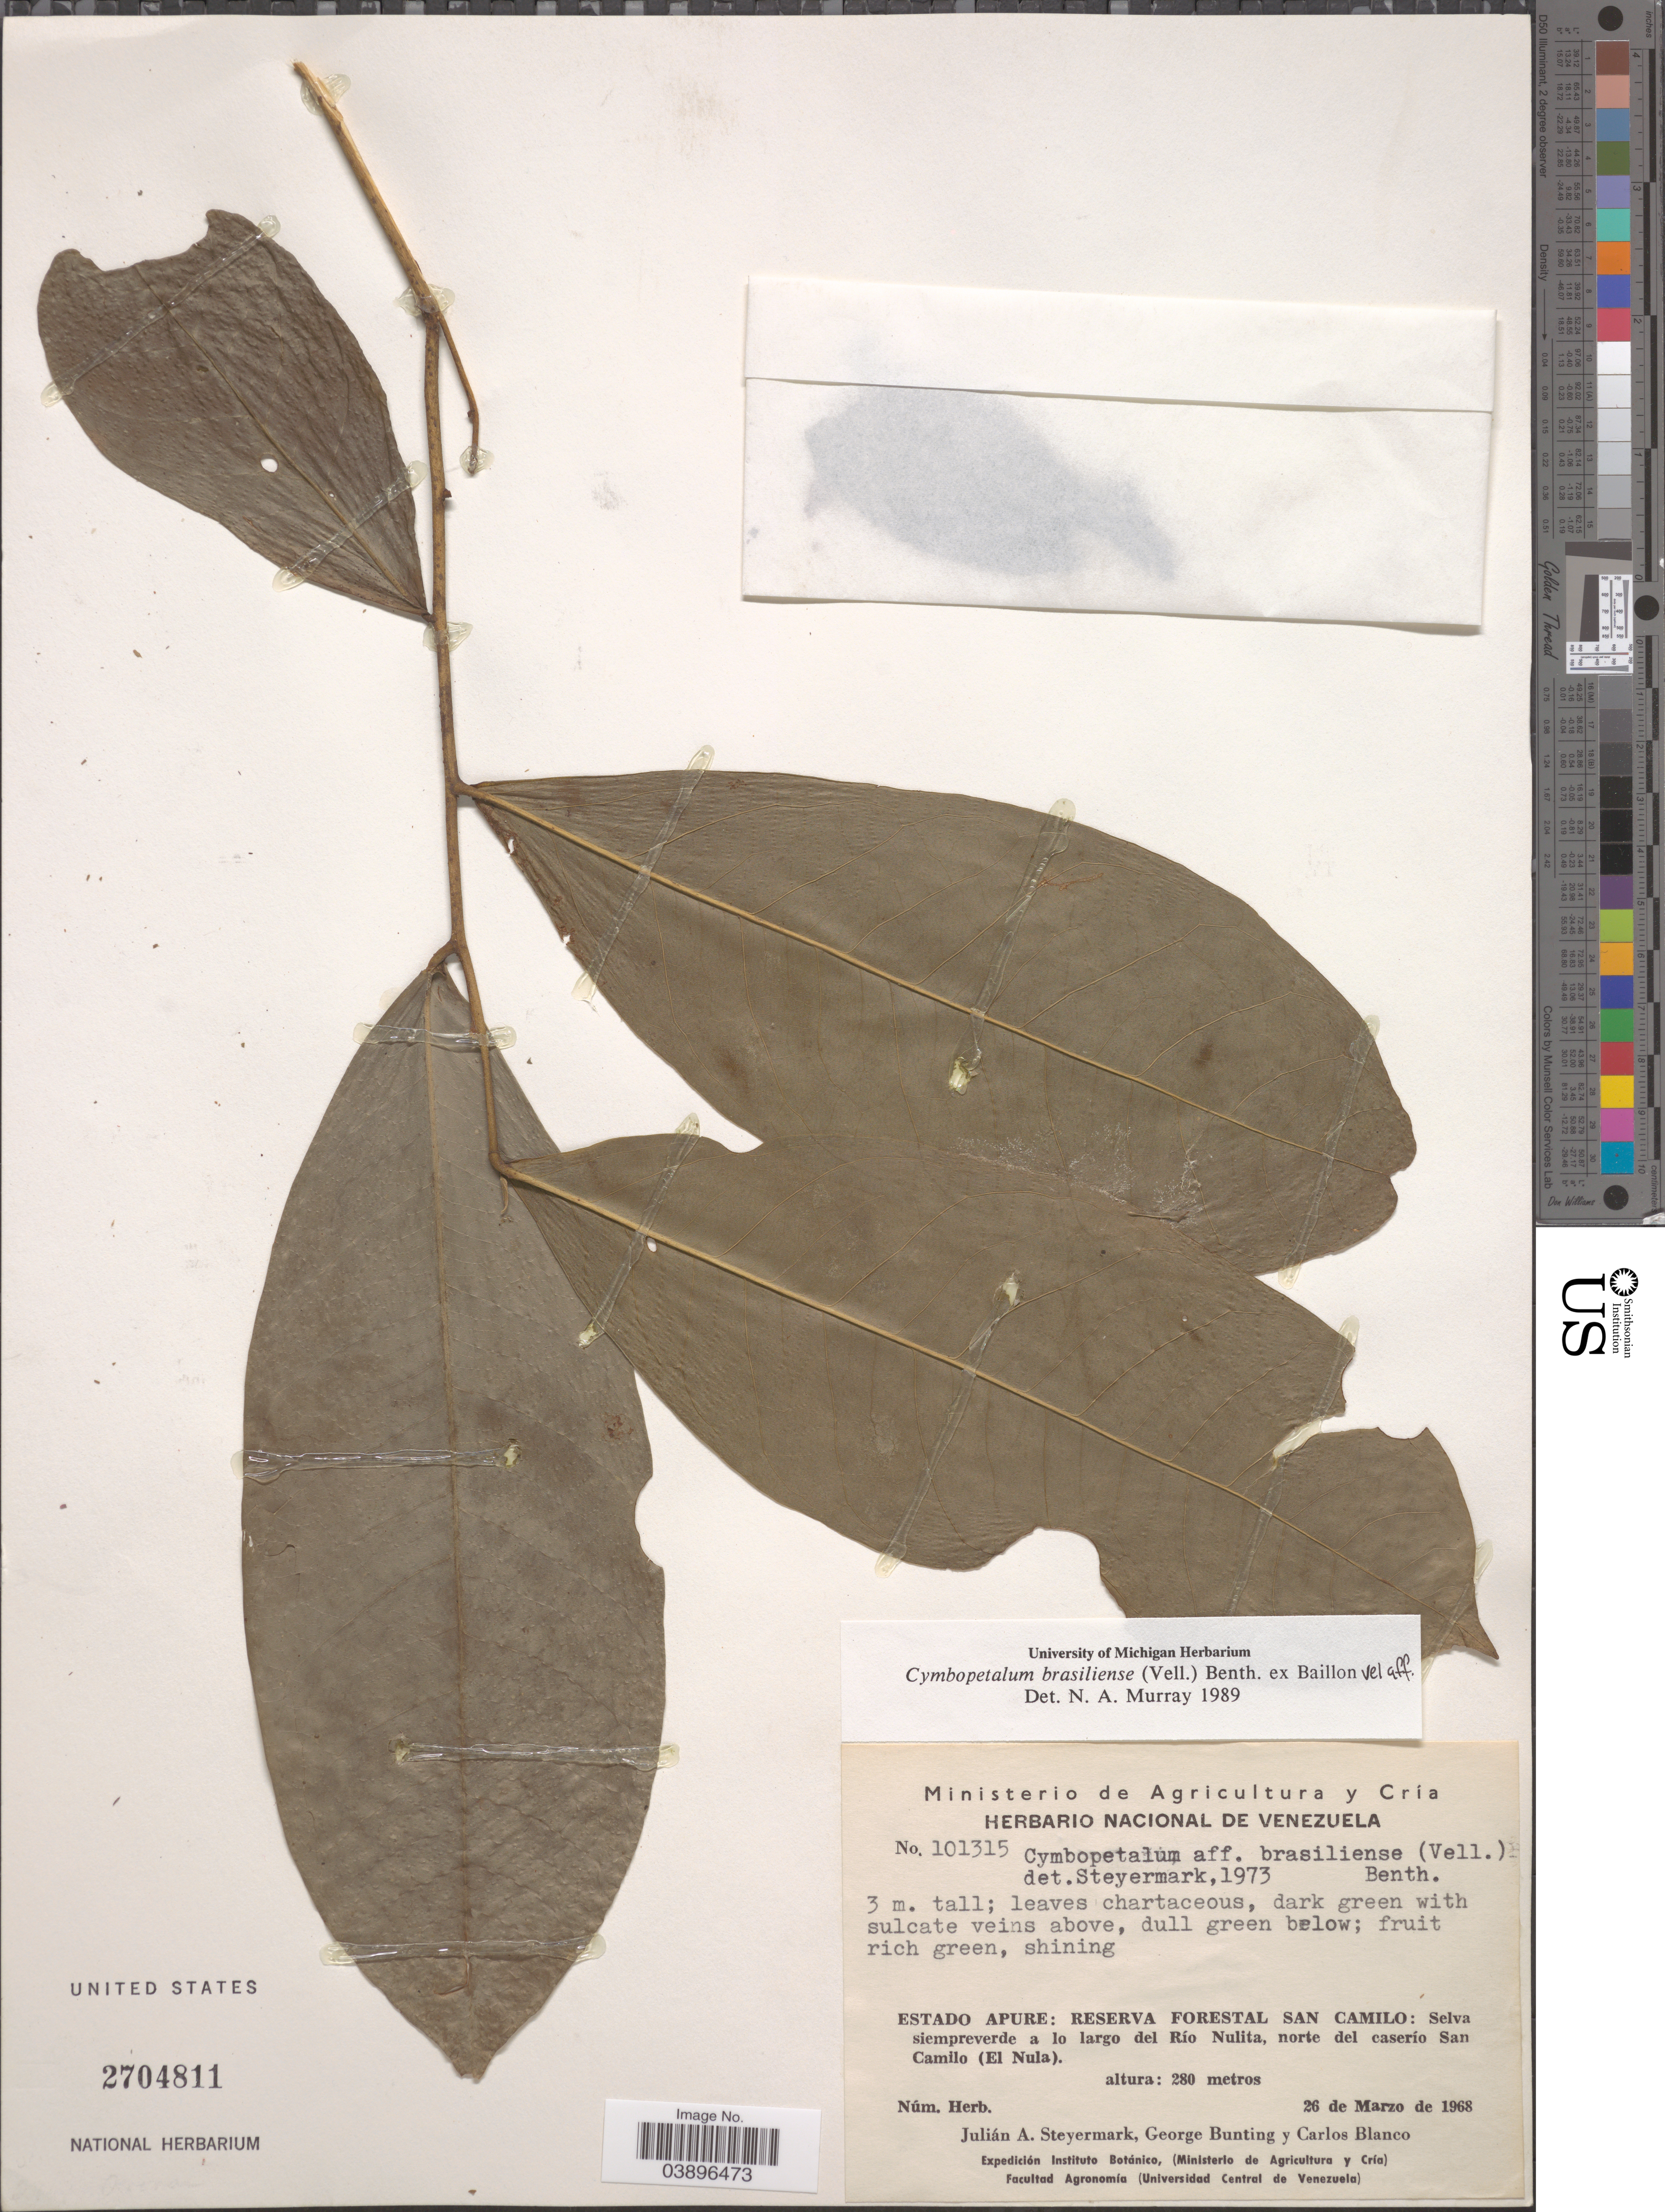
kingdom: Plantae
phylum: Tracheophyta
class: Magnoliopsida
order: Magnoliales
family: Annonaceae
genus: Cymbopetalum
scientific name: Cymbopetalum brasiliense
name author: (Vell.) Benth. ex Baill.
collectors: J. Steyermark, G. S. Bunting & C. Blanco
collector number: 101315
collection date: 1968-03-26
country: Venezuela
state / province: Apure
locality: Reserva Forestal San Camilo: Selva siempreverde a lo largo del Río Nulita, norte del caserío San Camilo (El Nula).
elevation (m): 280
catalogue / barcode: US 2704811